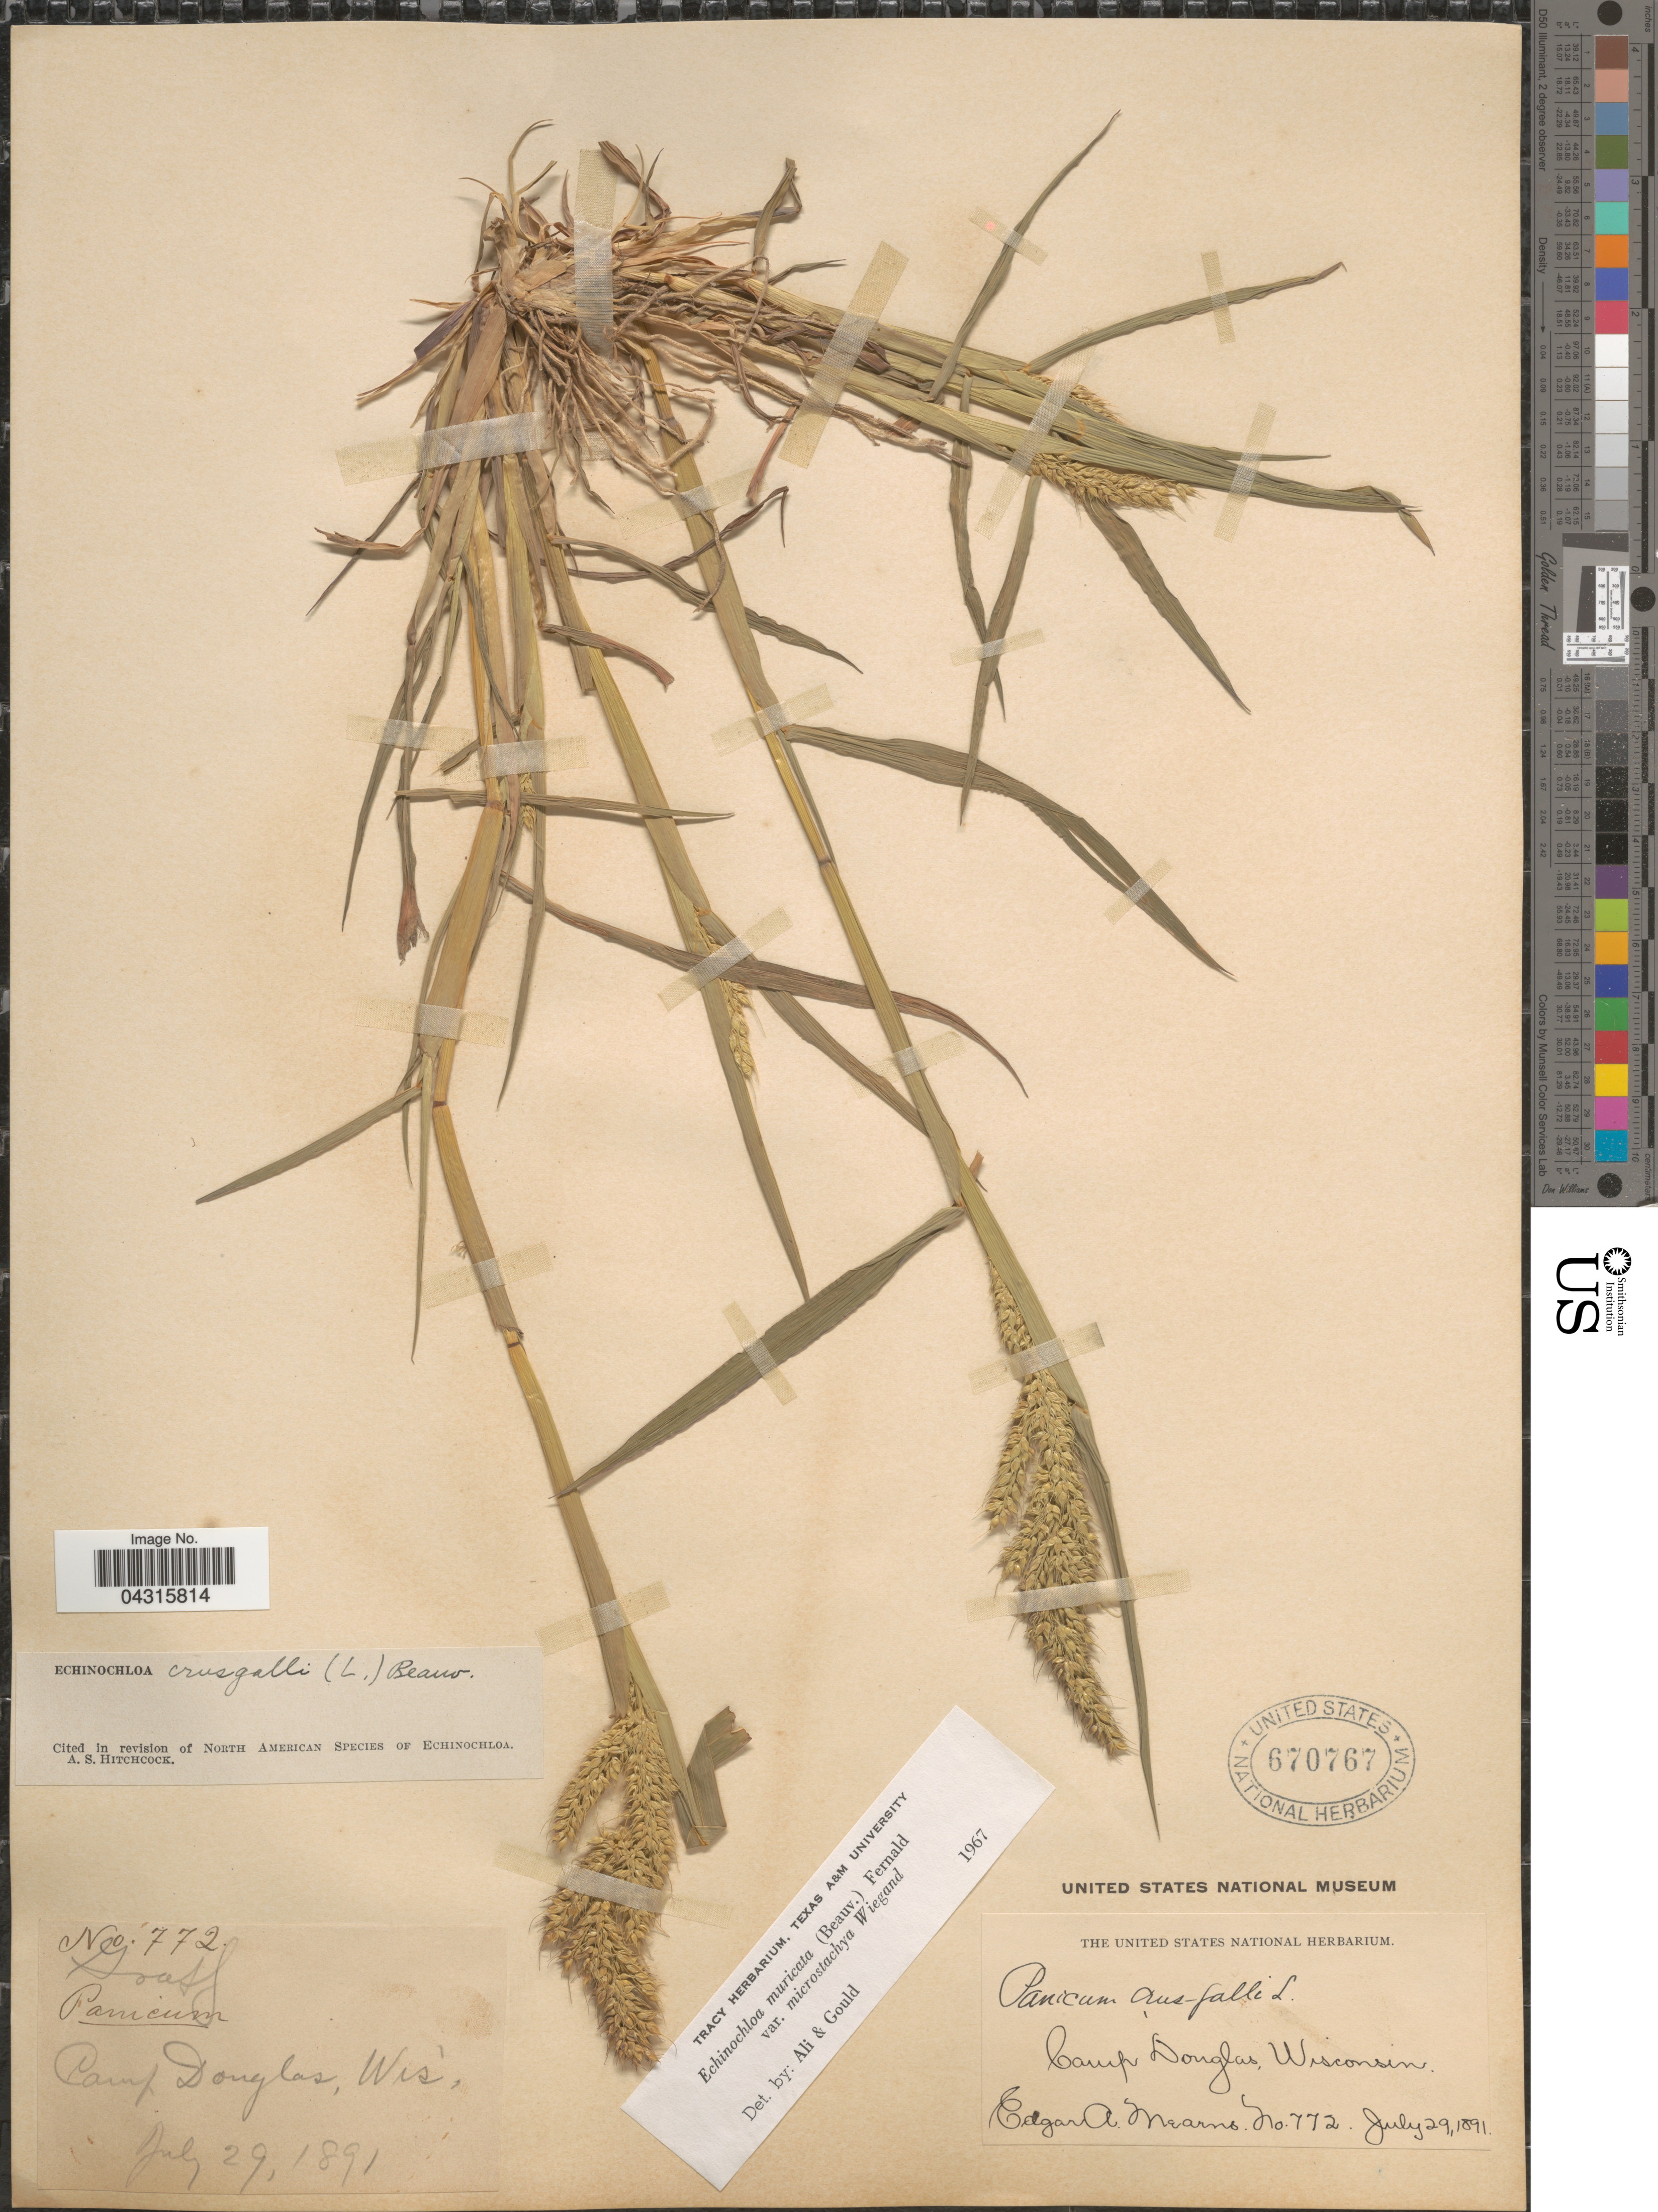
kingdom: Plantae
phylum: Tracheophyta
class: Liliopsida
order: Poales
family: Poaceae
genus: Echinochloa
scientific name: Echinochloa muricata var. microstachya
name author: Wiegand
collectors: E. A. Mearns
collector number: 772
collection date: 1891-07-29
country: United States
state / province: Wisconsin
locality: Camp Douglas.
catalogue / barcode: US 670767